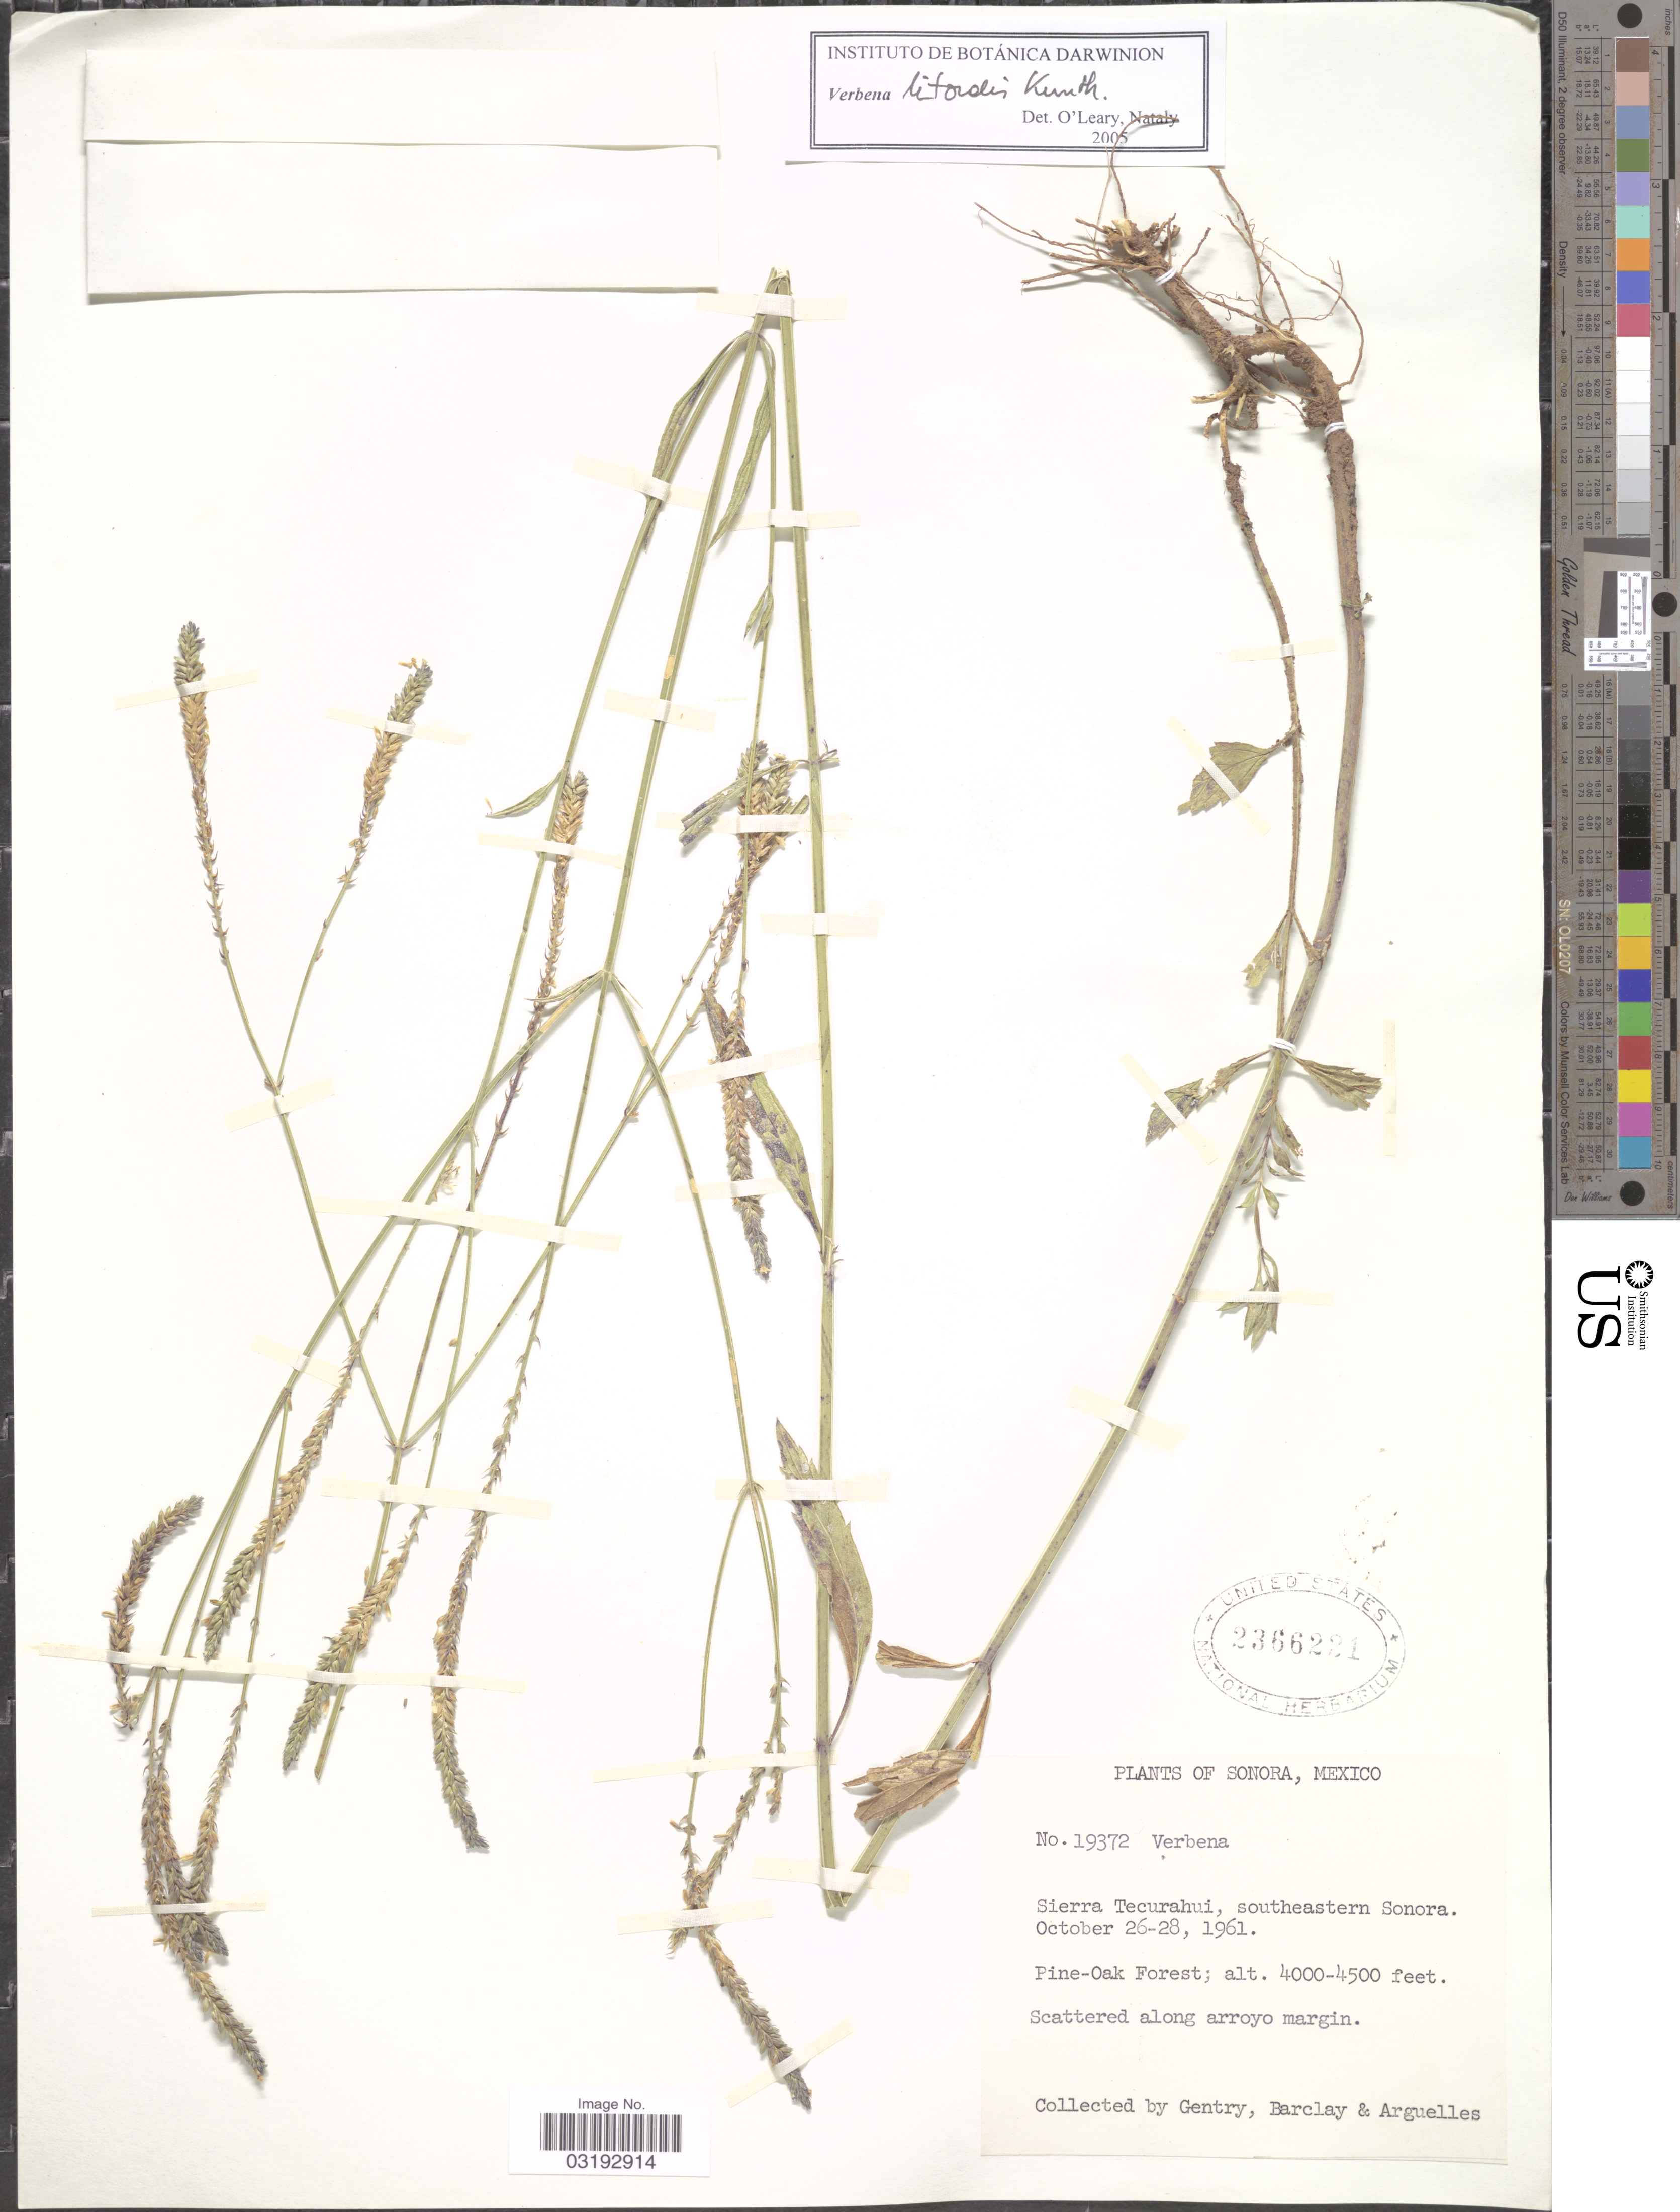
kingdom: Plantae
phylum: Tracheophyta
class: Magnoliopsida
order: Lamiales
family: Verbenaceae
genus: Verbena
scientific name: Verbena litoralis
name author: Kunth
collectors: Gentry, --, -- Barclay & Arguelles, --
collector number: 19372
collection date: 1961-10-26/1961-10-28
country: Mexico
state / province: Sonora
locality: Sierra Tecurahui, southeastern Sonora. Pina-Oak Forest.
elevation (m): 1219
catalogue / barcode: US 2366221